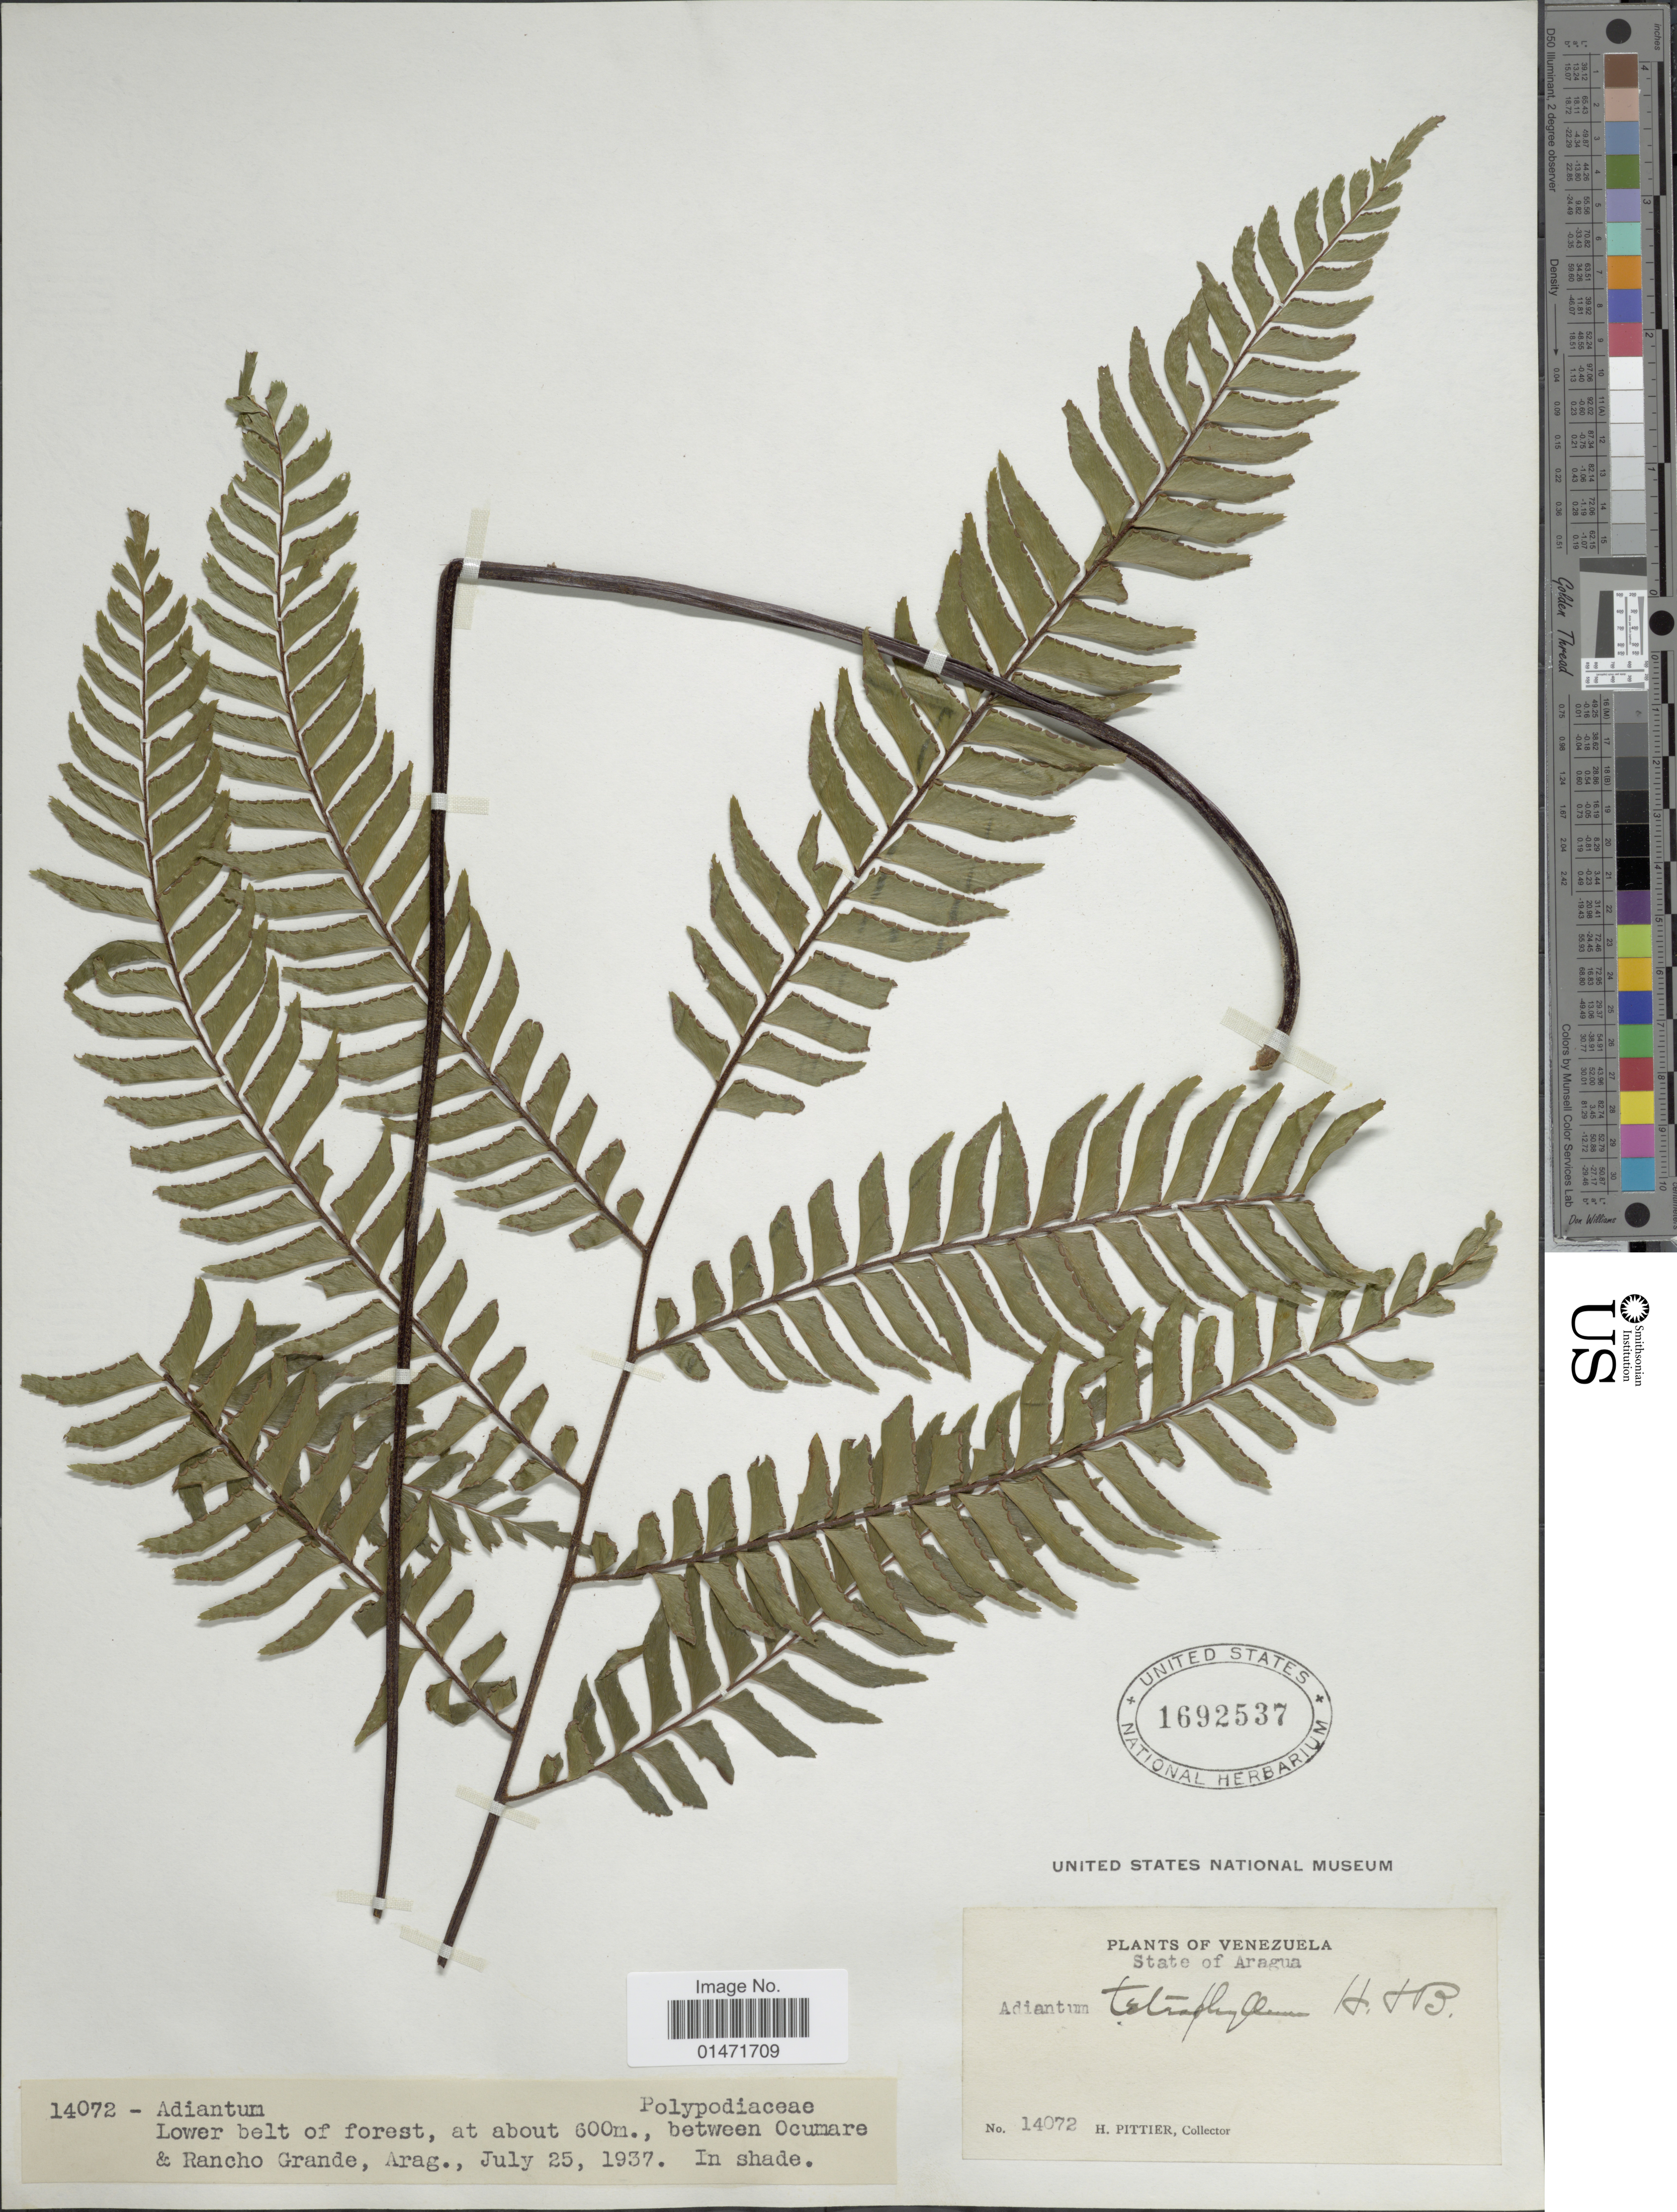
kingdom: Plantae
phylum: Tracheophyta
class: Polypodiopsida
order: Polypodiales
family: Pteridaceae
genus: Adiantum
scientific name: Adiantum tetraphyllum x A. villosum L.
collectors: H. F. Pittier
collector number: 14072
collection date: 1937-07-25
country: Venezuela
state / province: Aragua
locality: Between Ocumare & Rancho Grande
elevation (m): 600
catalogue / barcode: US 1692537